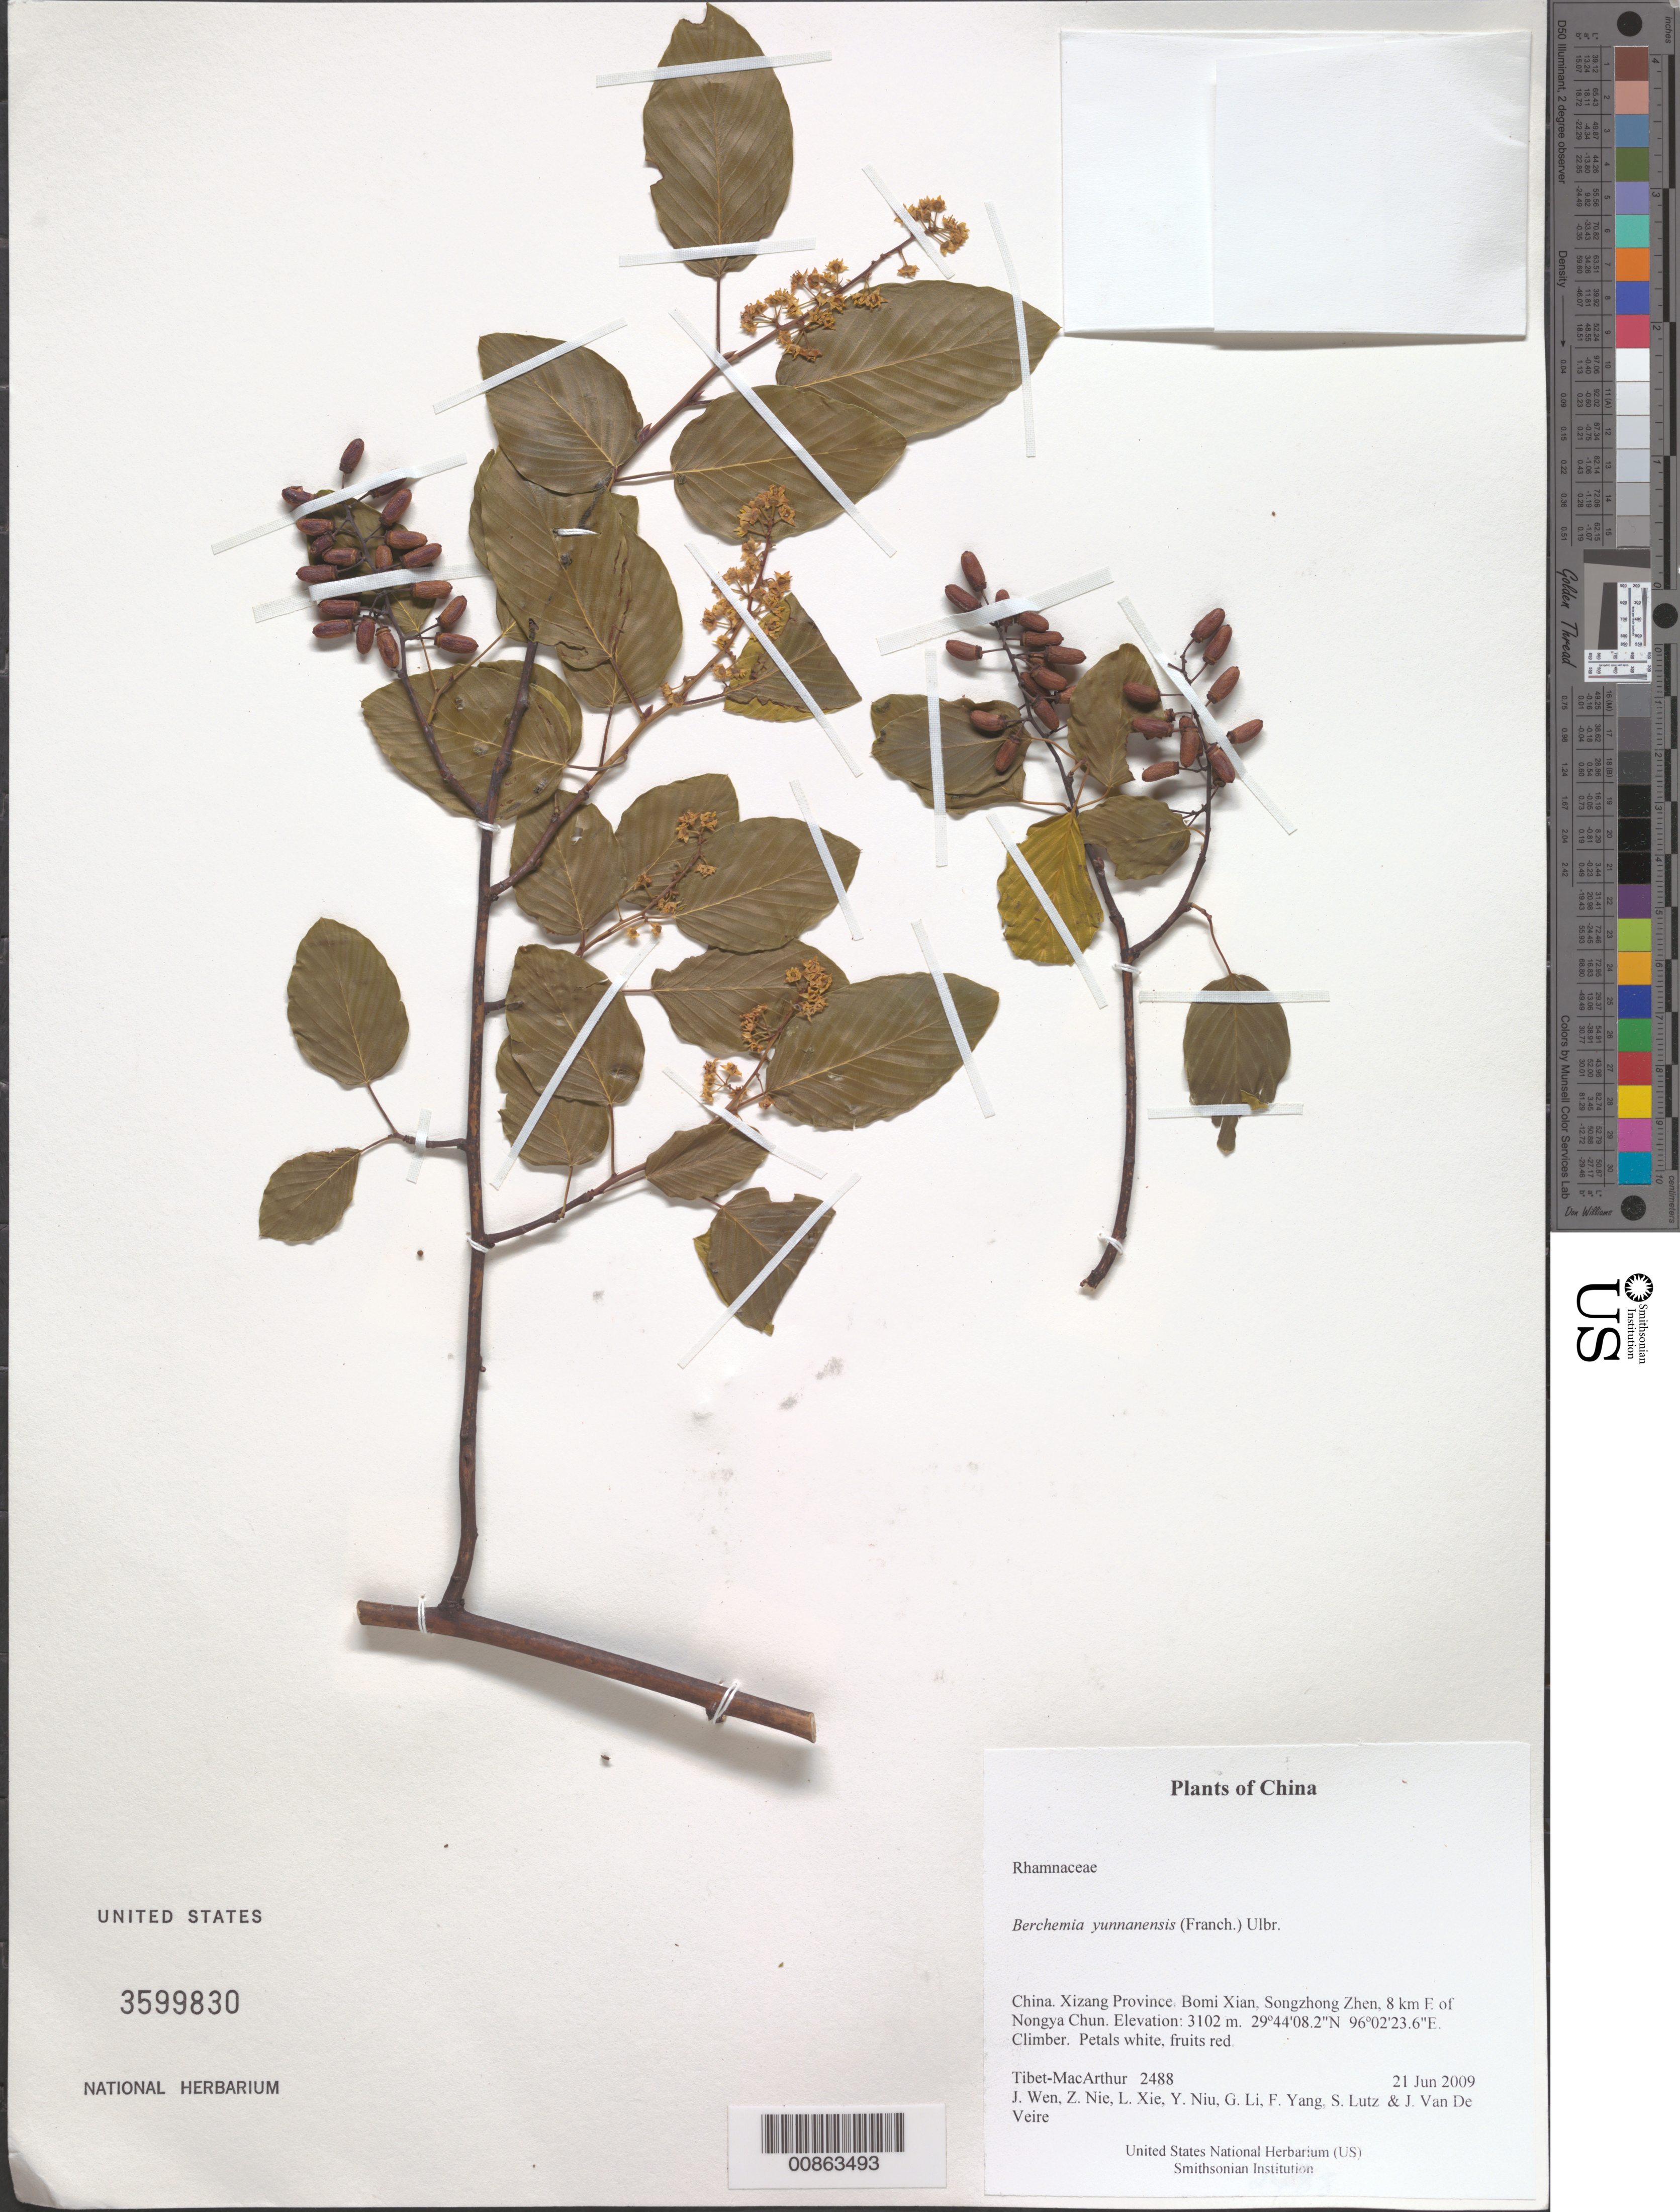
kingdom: Plantae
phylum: Tracheophyta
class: Magnoliopsida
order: Rosales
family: Rhamnaceae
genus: Berchemia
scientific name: Berchemia yunnanensis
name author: (Franch.) Ulbr.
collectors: Tibet-MacArthur, J. Wen, Z. Nie, L. Xie, Y. Niu, G. Li, F. Yang, S. Lutz & J. Van De Veire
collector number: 2488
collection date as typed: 21 Jun 2009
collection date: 2009-06-21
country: China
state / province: Xizang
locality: Bomi Xian, Songzhong Zhen, 8 km E of Nongya Chun.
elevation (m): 3102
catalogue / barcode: US 3599830